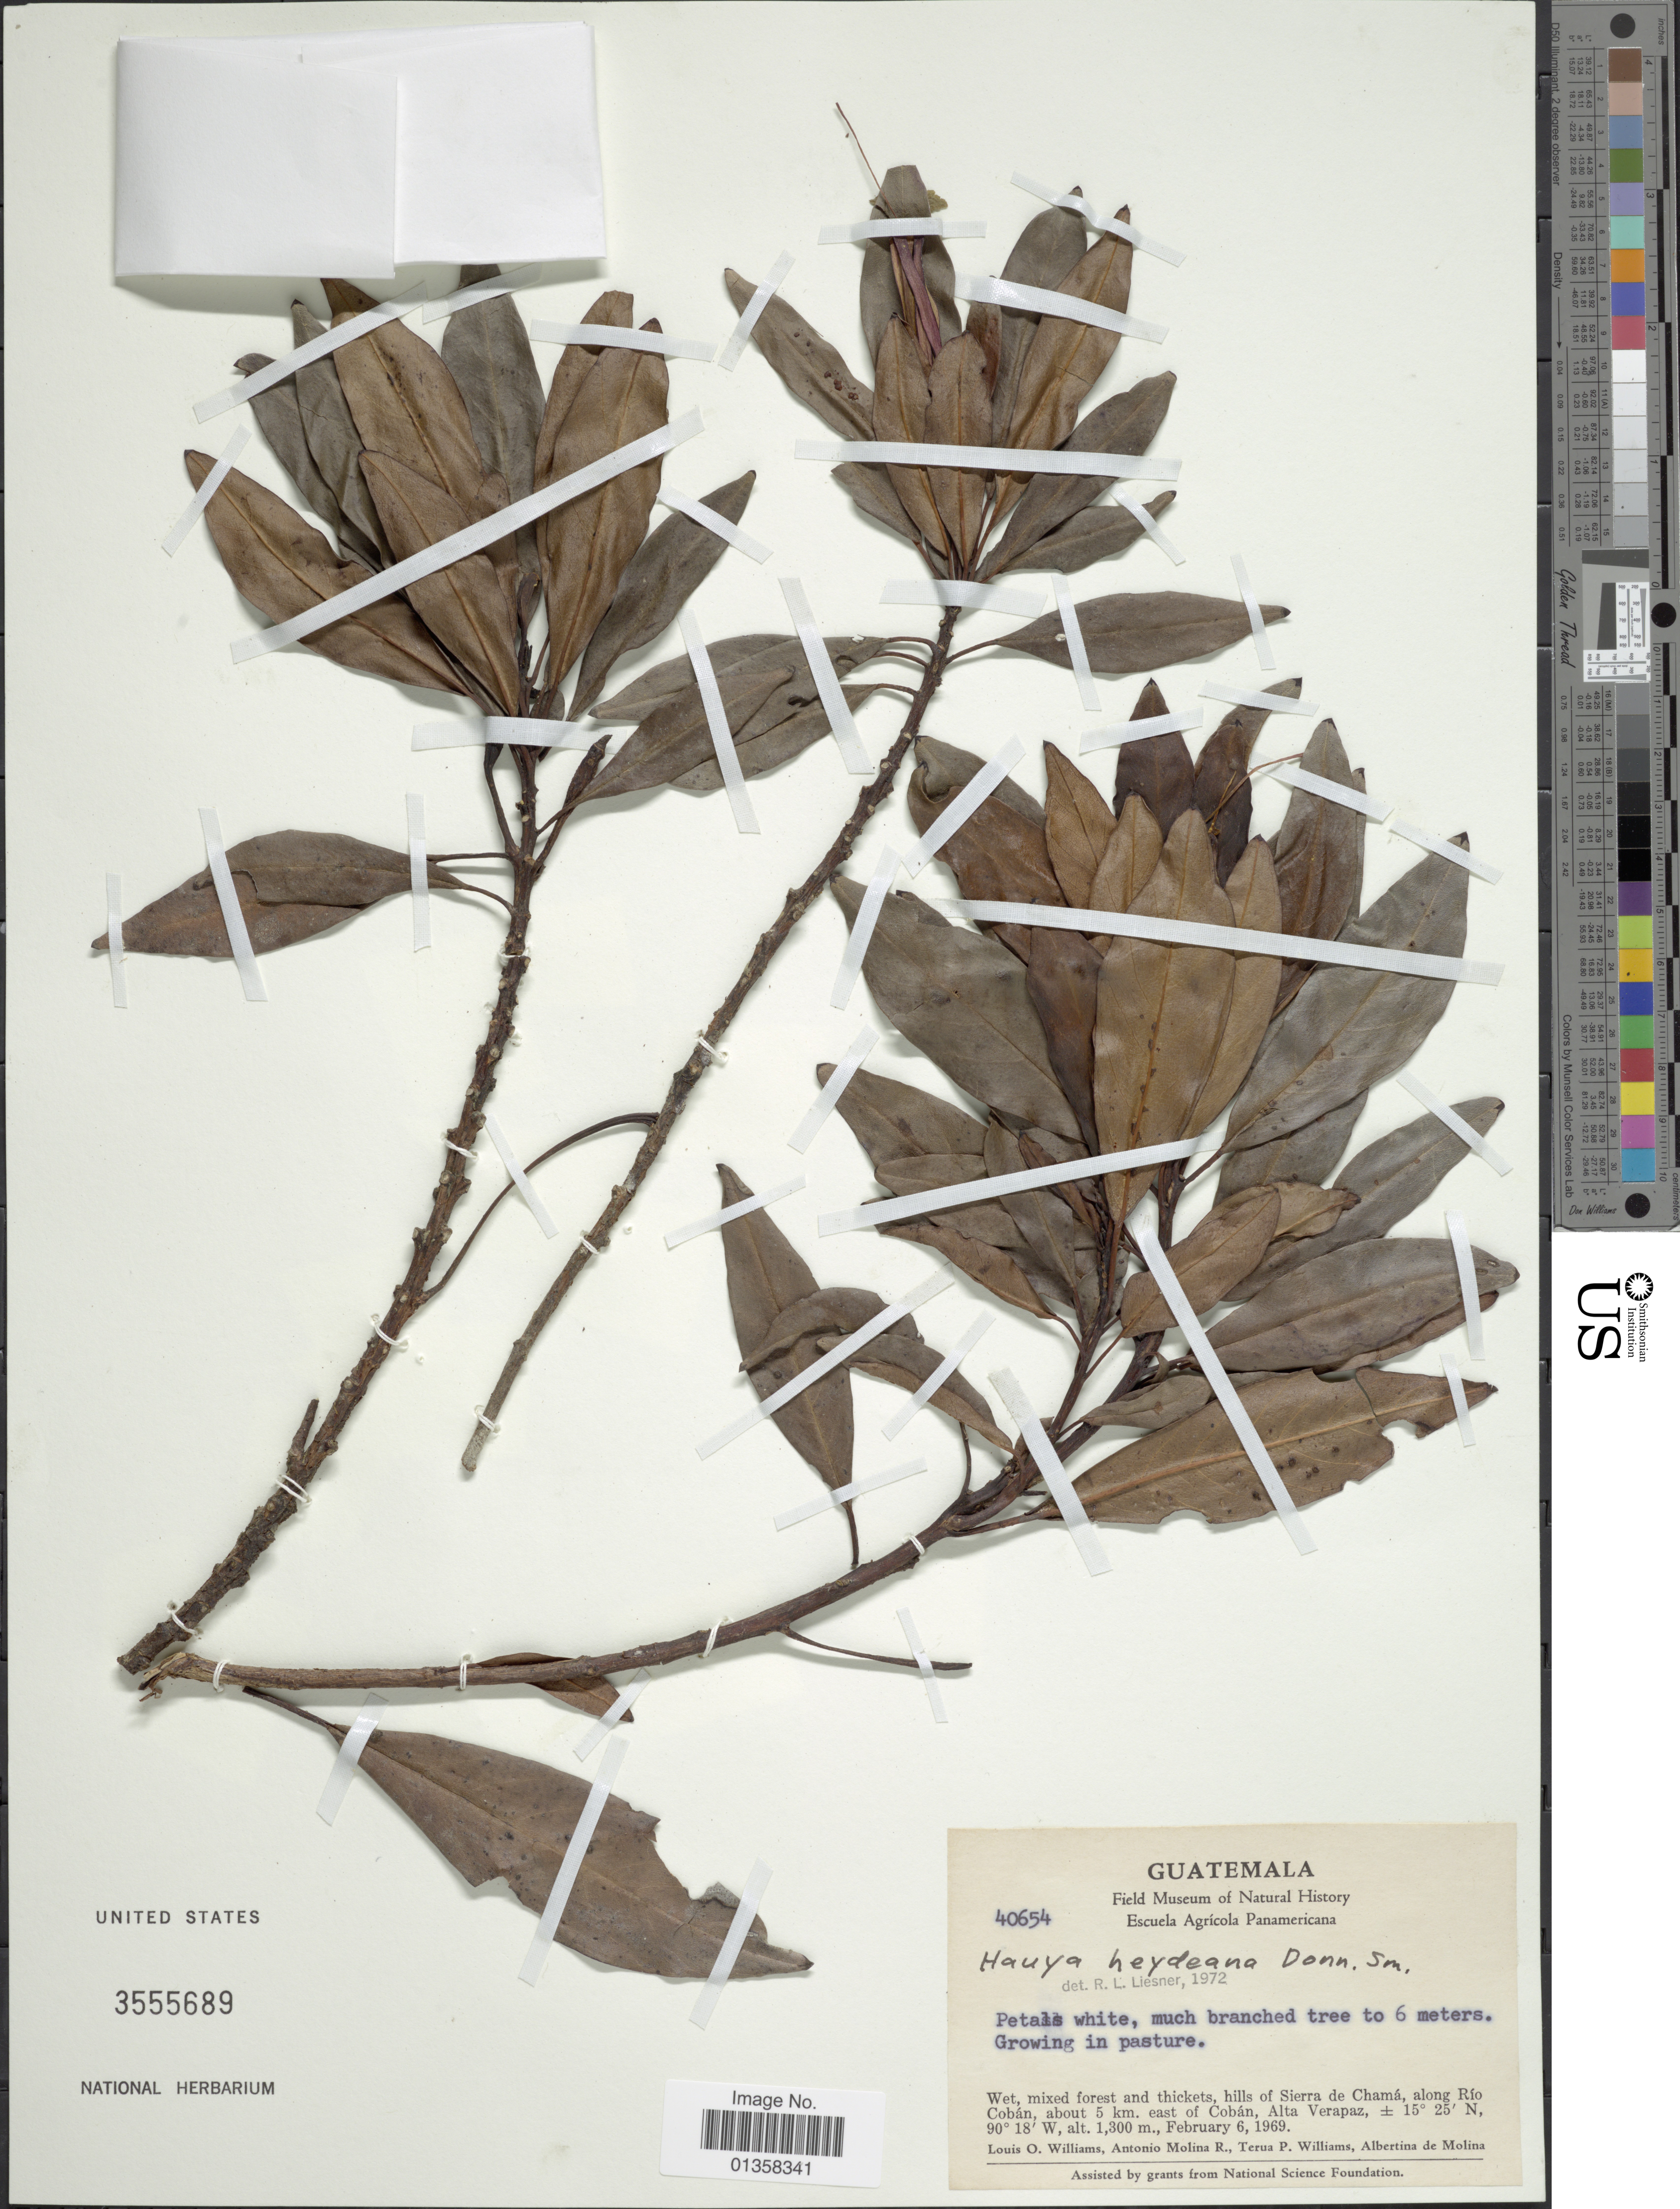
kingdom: Plantae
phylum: Tracheophyta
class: Magnoliopsida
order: Myrtales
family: Onagraceae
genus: Hauya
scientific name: Hauya elegans subsp. barcenae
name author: (Hemsl.) P.H. Raven & Breedlove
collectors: L. O. Williams, A. Molina R., T. P. Williams & A. R. Molina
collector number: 40654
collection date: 1969-02-06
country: Guatemala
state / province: Alta Verapaz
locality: Hills of Sierra de Chamá, along Río Cobán, about 5 km. east of Cobán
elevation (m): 1300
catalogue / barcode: US 3555689